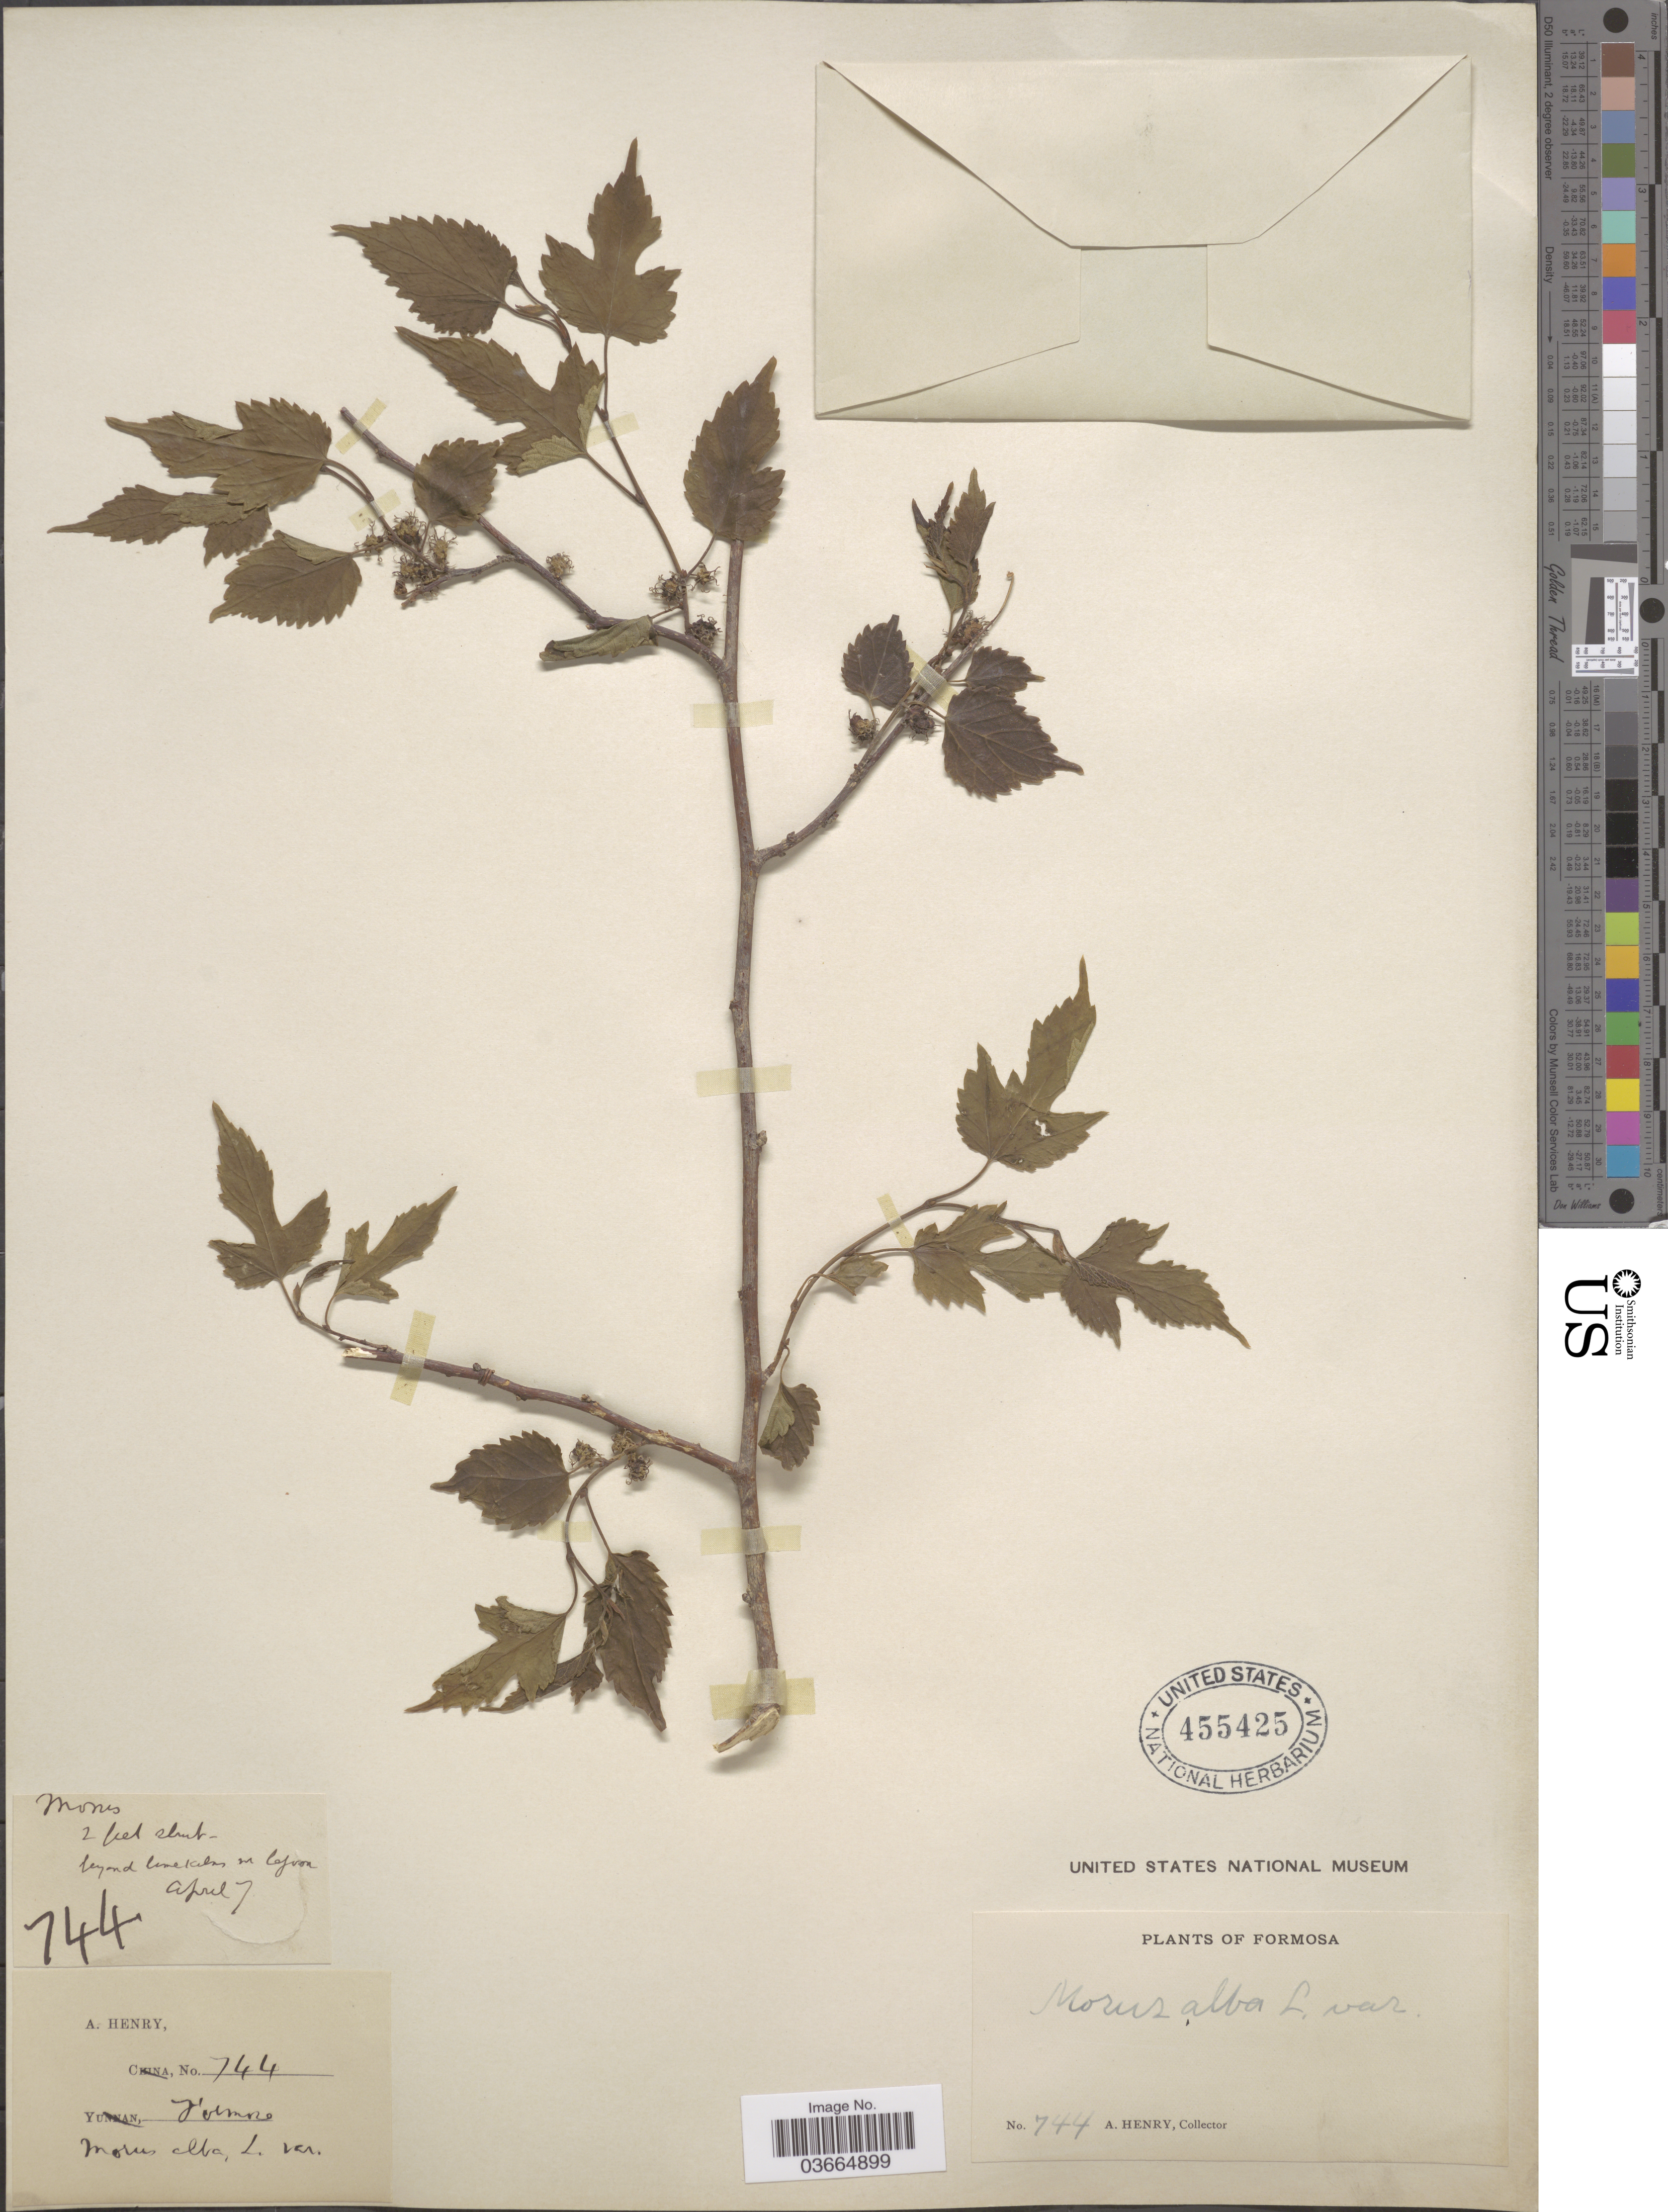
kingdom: Plantae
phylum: Tracheophyta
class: Magnoliopsida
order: Rosales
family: Moraceae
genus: Morus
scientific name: Morus acidosa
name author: Griff.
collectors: A. Henry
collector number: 744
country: Taiwan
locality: Formosa.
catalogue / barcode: US 455425